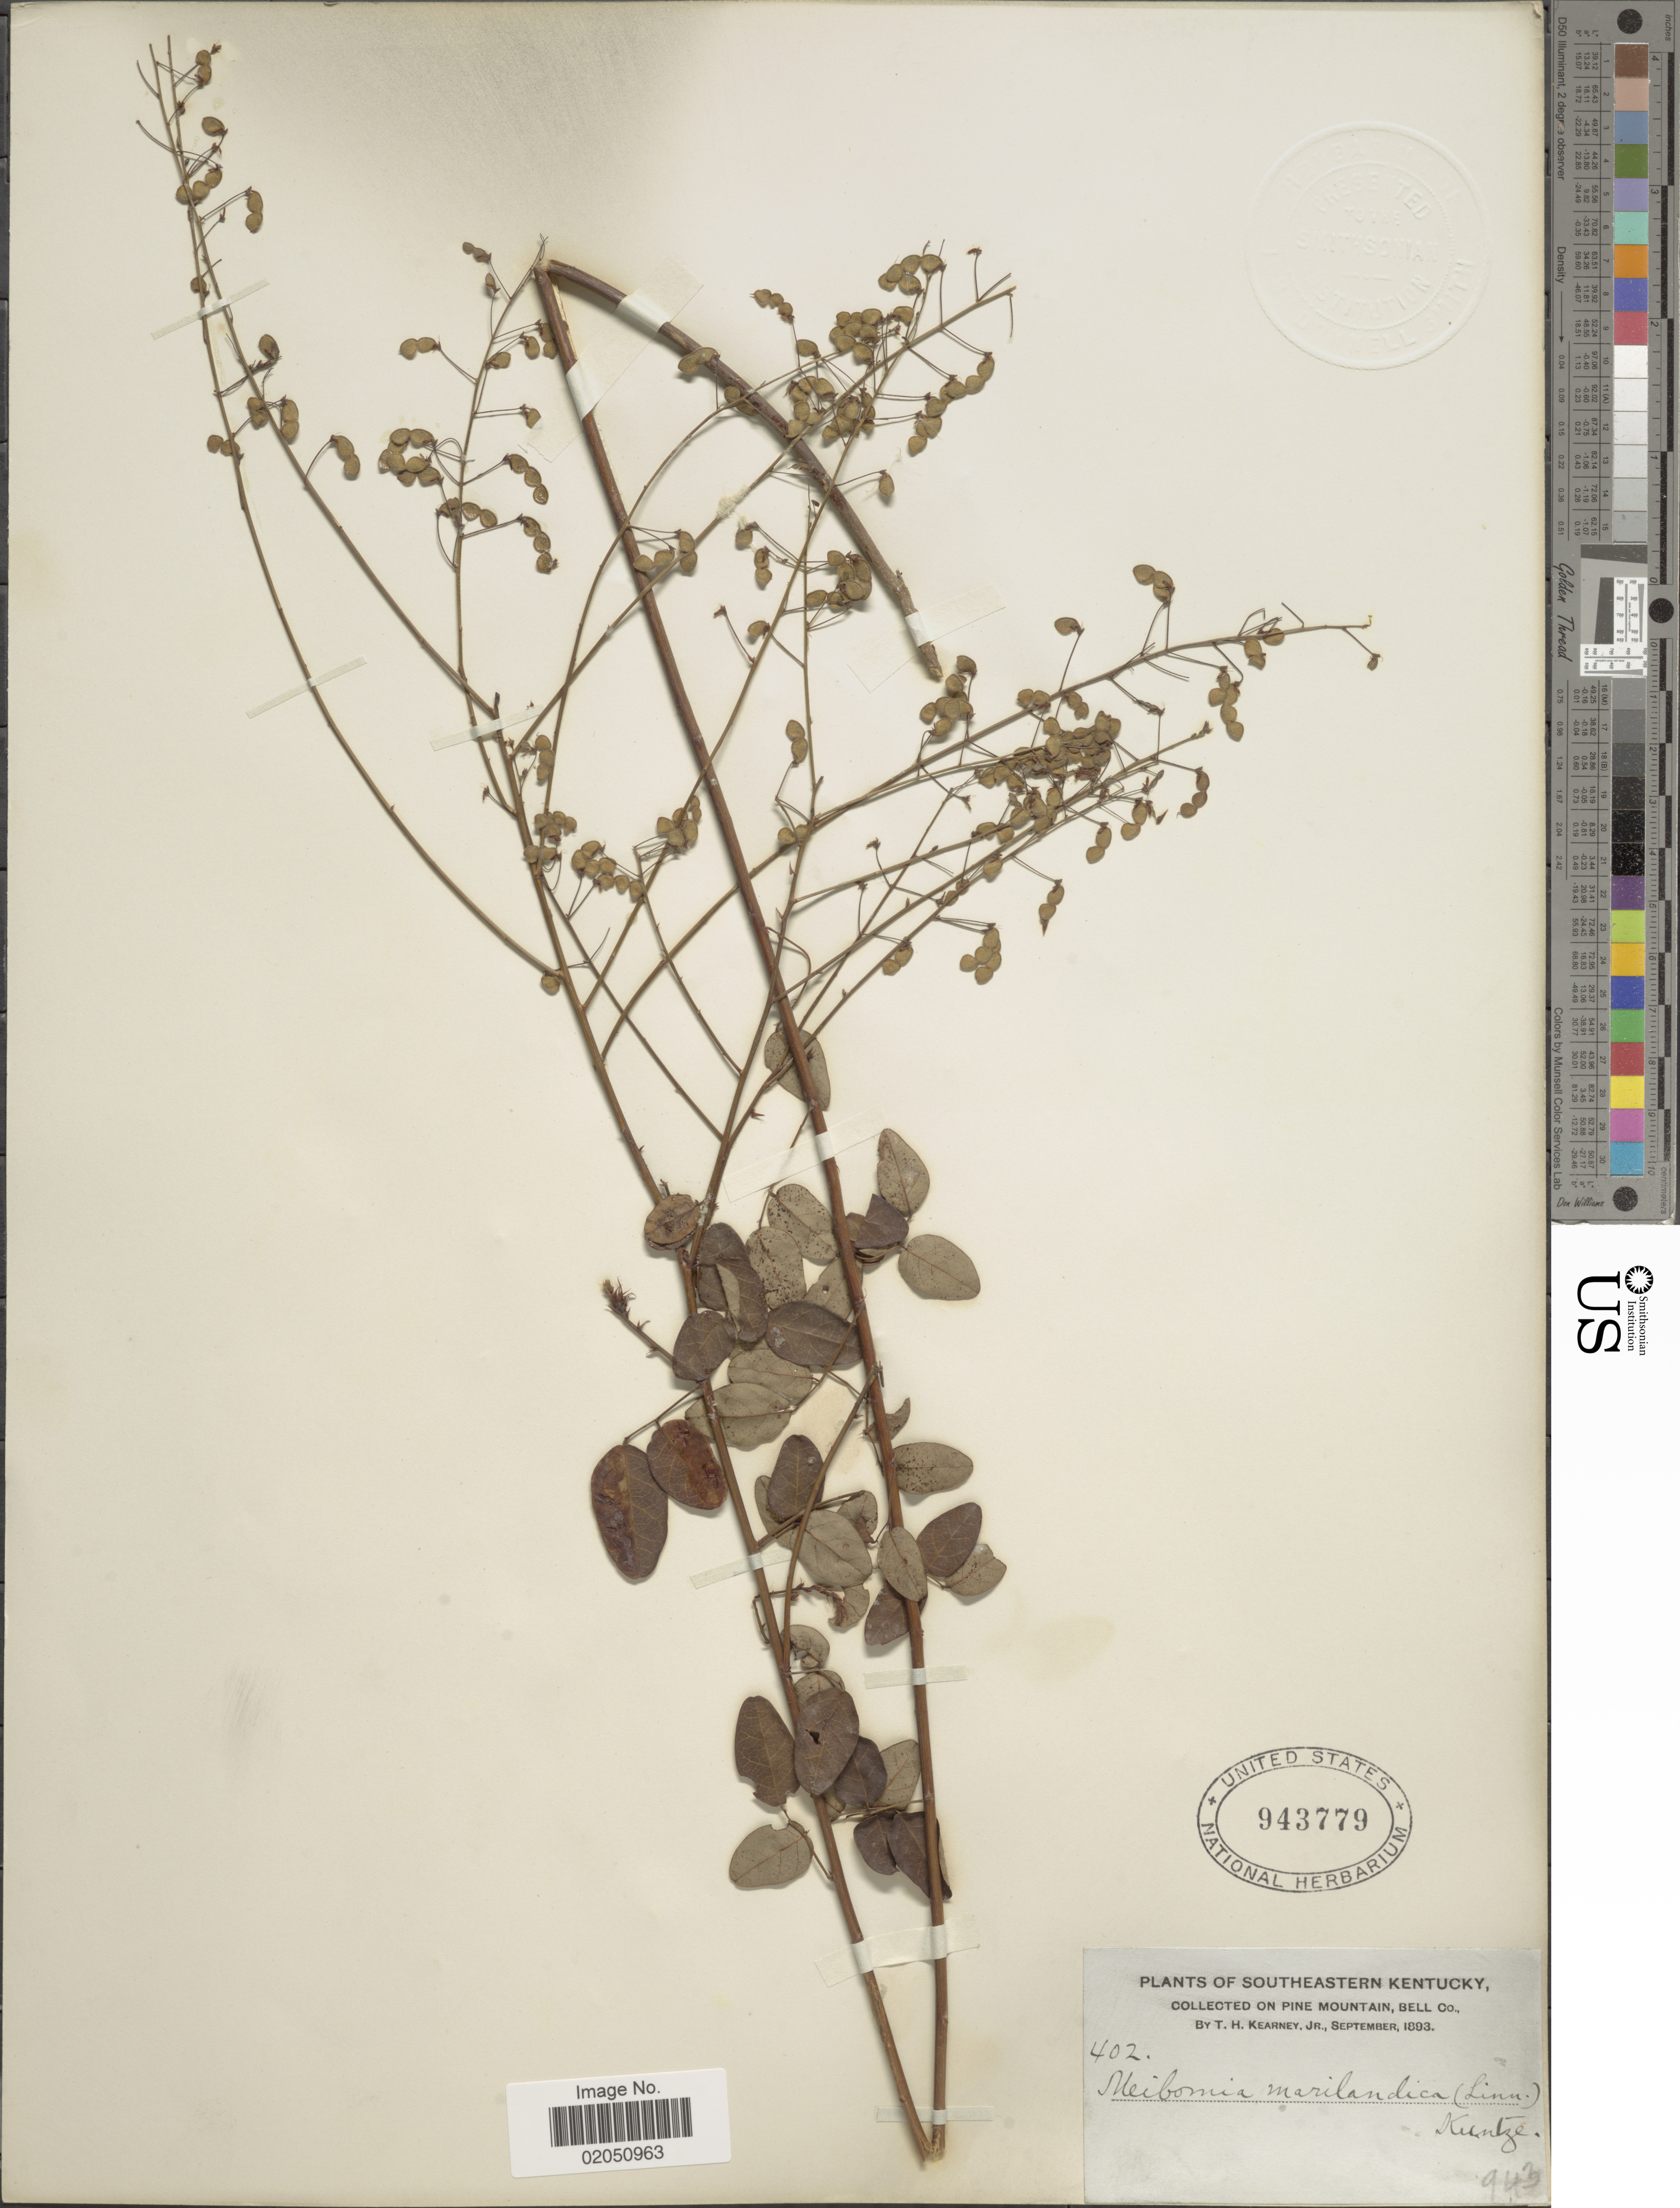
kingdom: Plantae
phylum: Tracheophyta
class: Magnoliopsida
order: Fabales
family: Fabaceae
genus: Desmodium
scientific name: Desmodium marilandicum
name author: Darl.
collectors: T. H. Kearney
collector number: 402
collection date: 1893-09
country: United States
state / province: Kentucky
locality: Southeastern Kentucky, on Pine Mountain, Bell Co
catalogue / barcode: US 943779